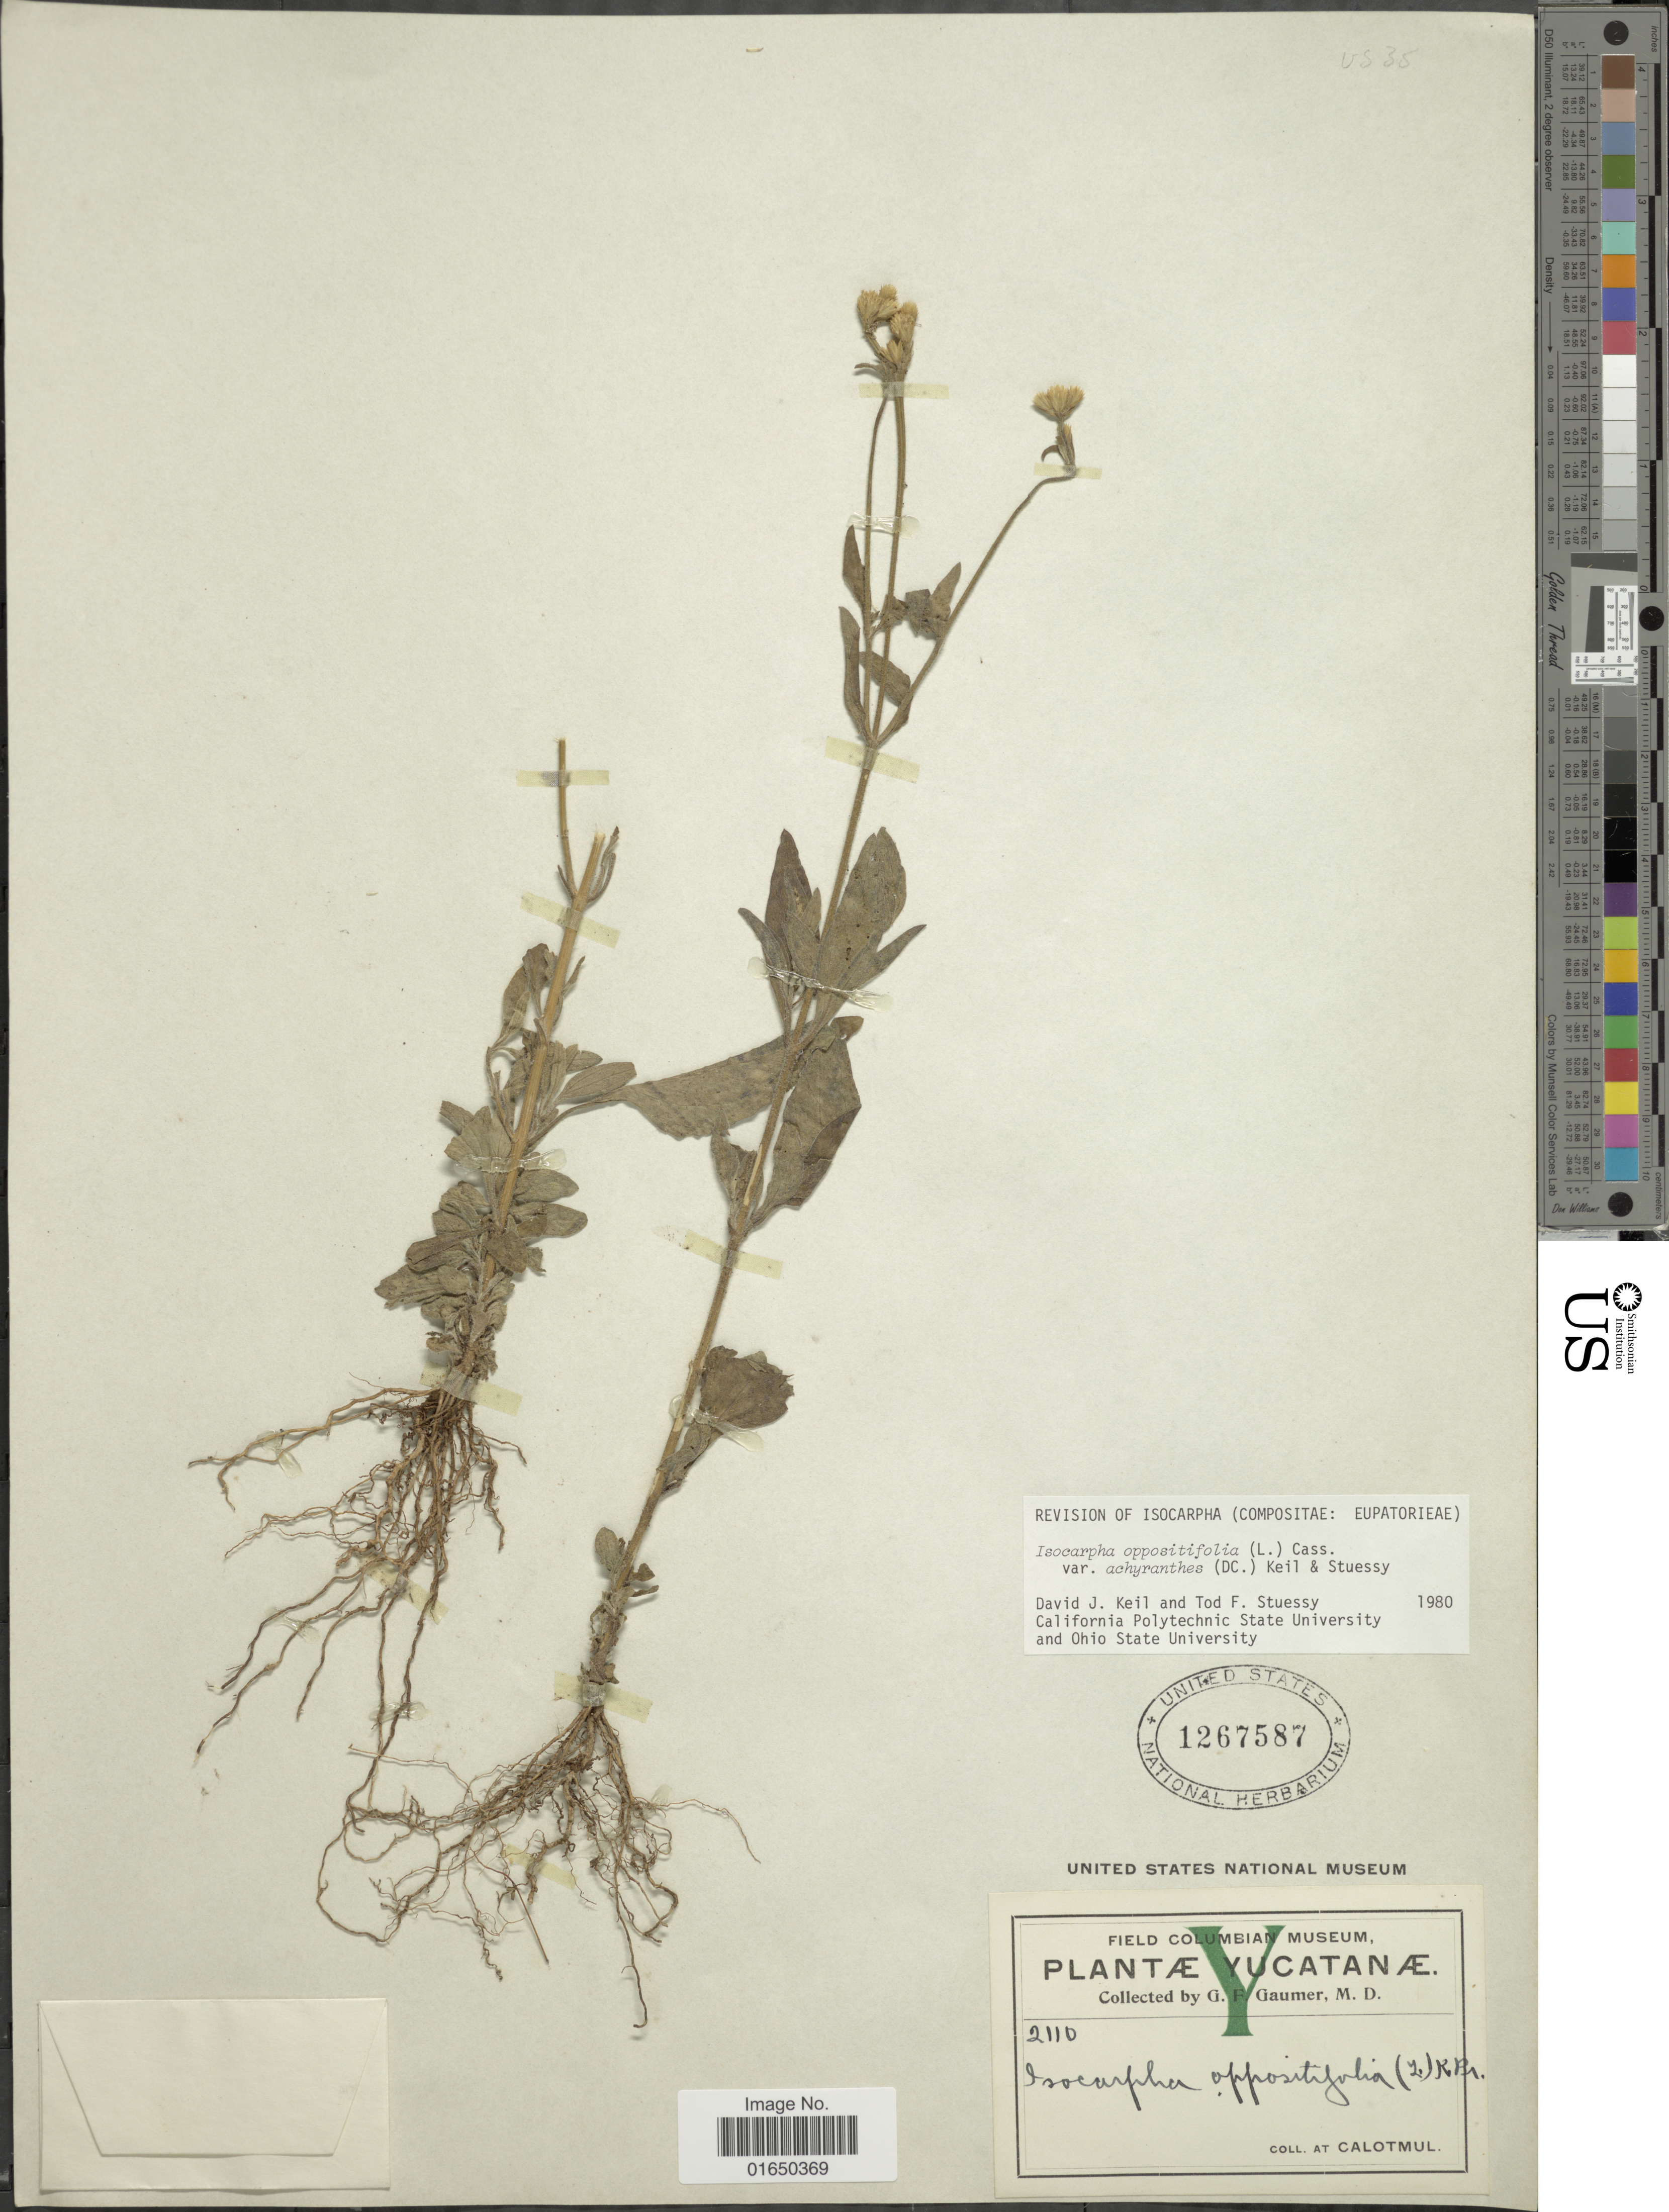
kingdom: Plantae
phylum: Tracheophyta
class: Magnoliopsida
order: Asterales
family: Asteraceae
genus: Isocarpha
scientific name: Isocarpha oppositifolia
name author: (L.) Cass.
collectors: G. F. Gaumer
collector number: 2110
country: Mexico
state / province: Yucatán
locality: At Calotmul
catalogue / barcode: US 1267587